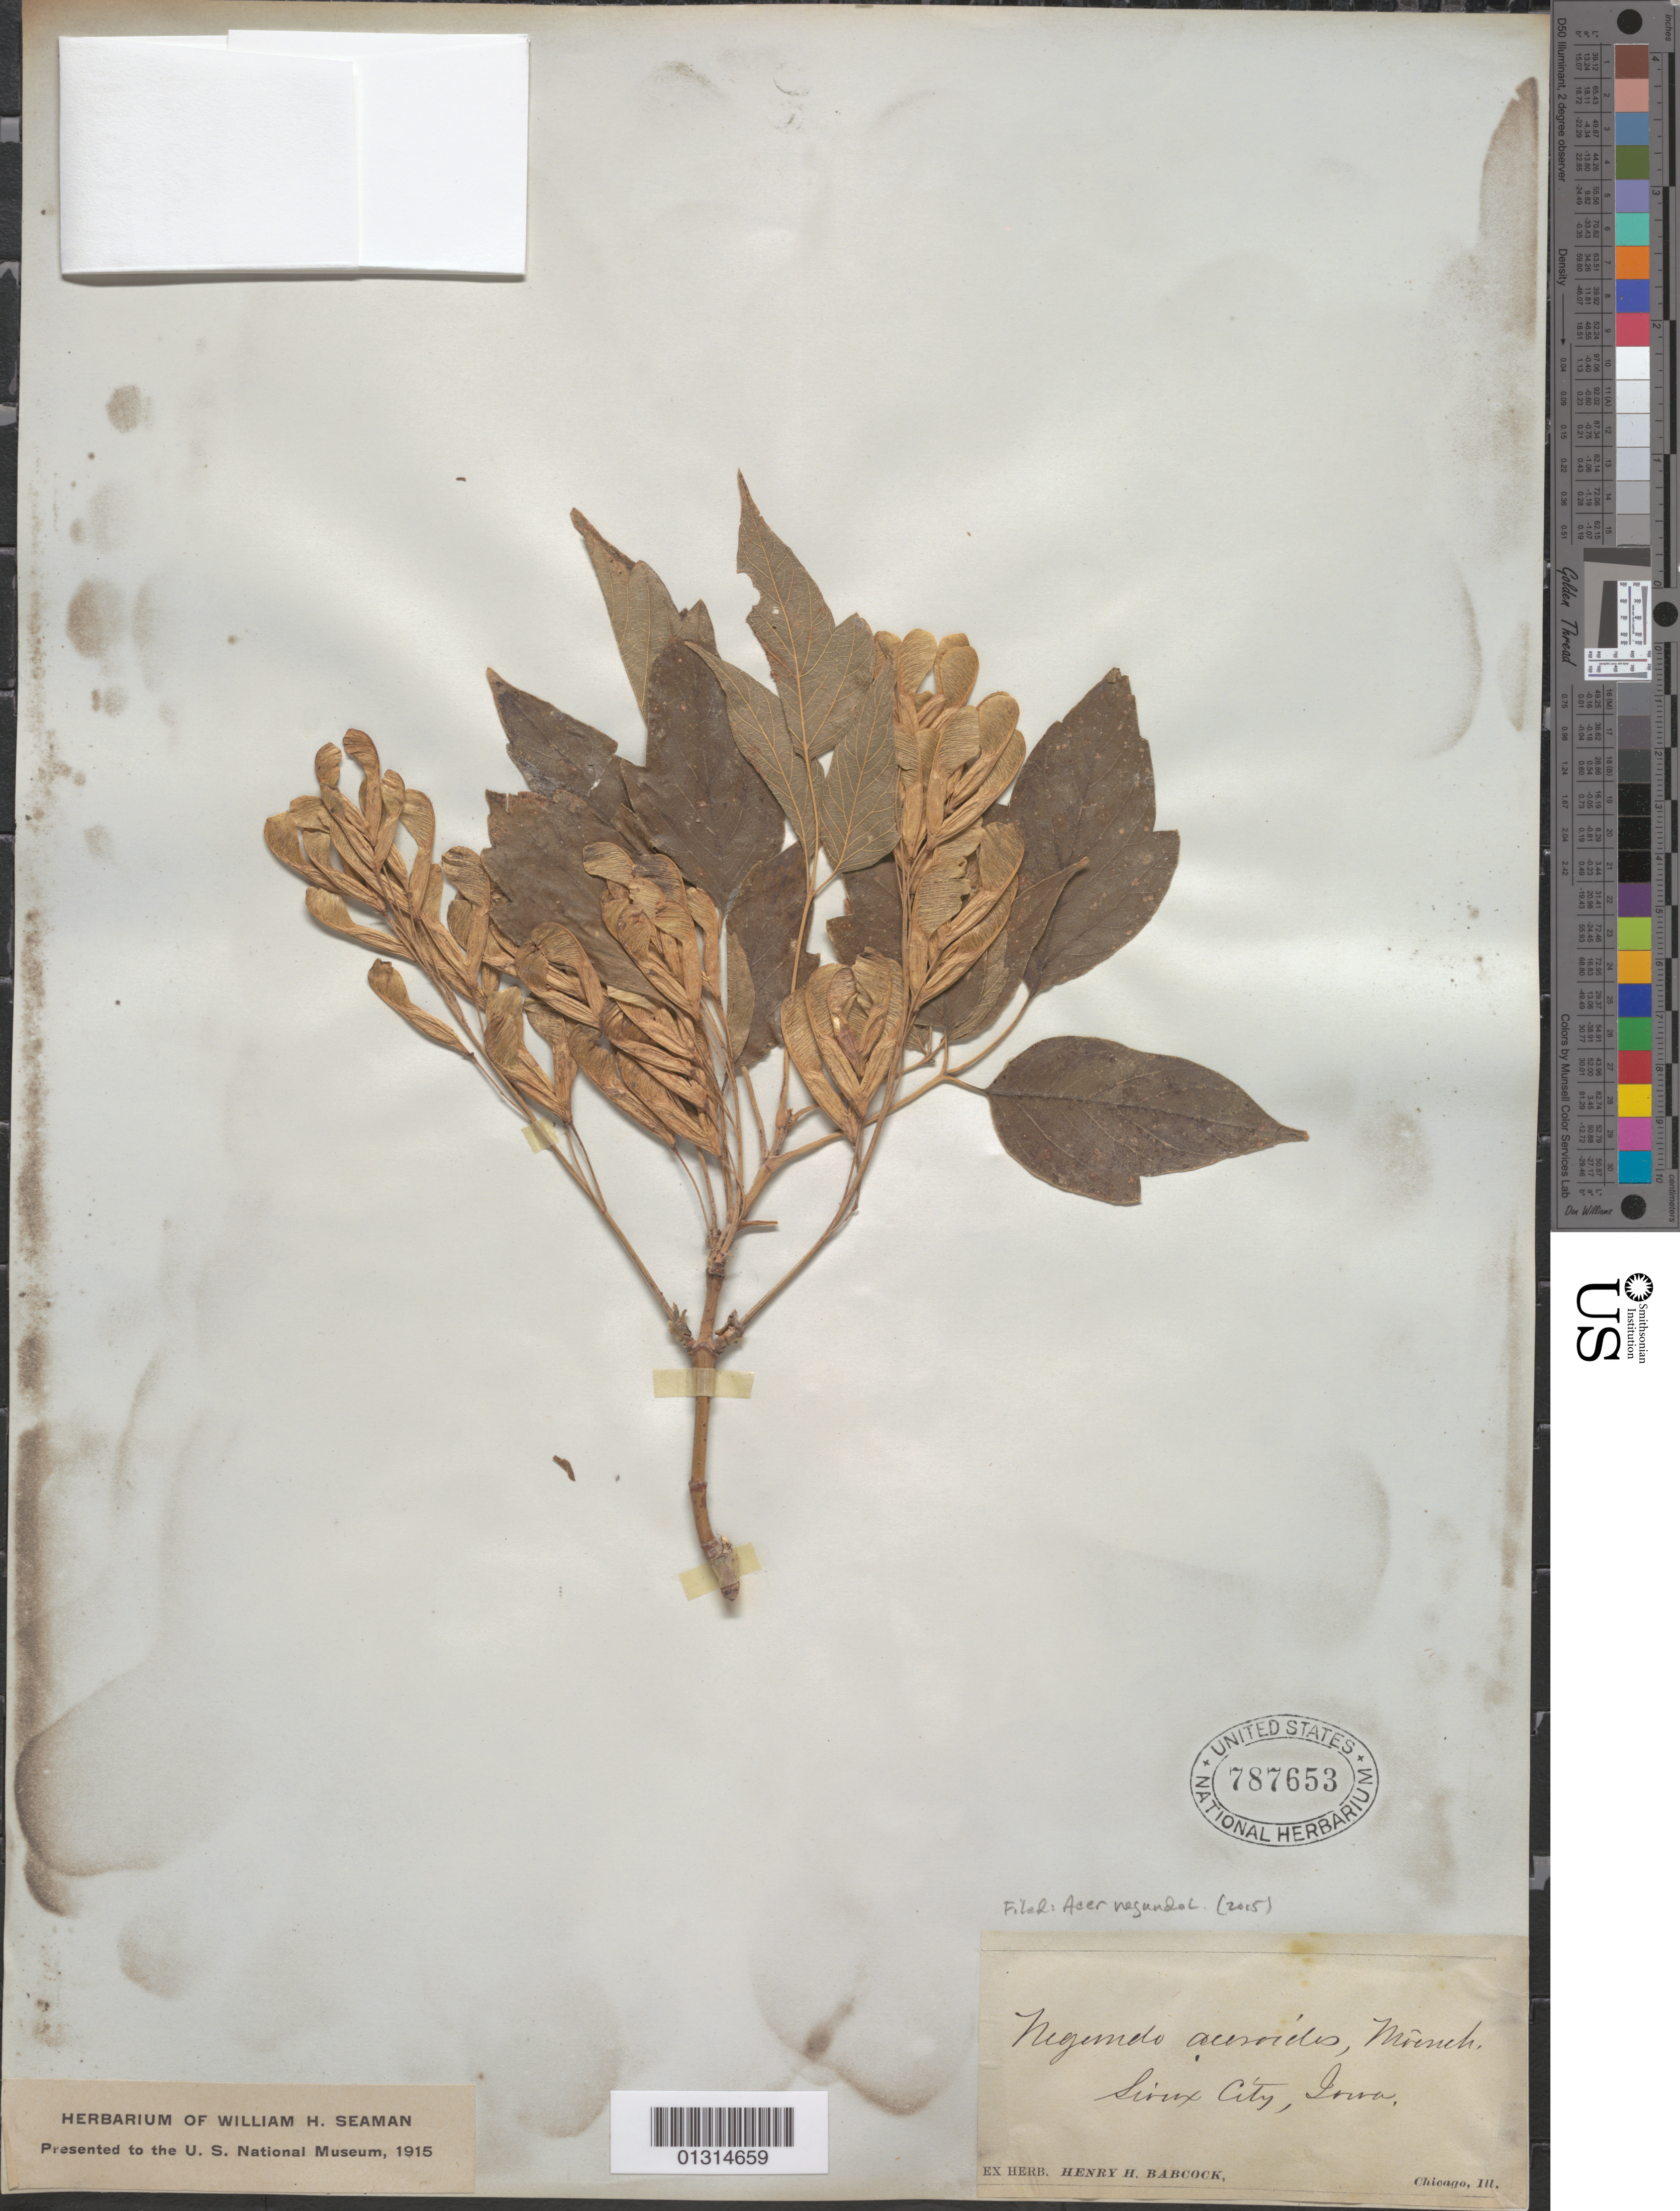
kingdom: Plantae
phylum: Tracheophyta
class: Magnoliopsida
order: Sapindales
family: Sapindaceae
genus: Acer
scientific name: Acer negundo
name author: L.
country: United States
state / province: Iowa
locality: Sioux City.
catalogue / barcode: US 787653